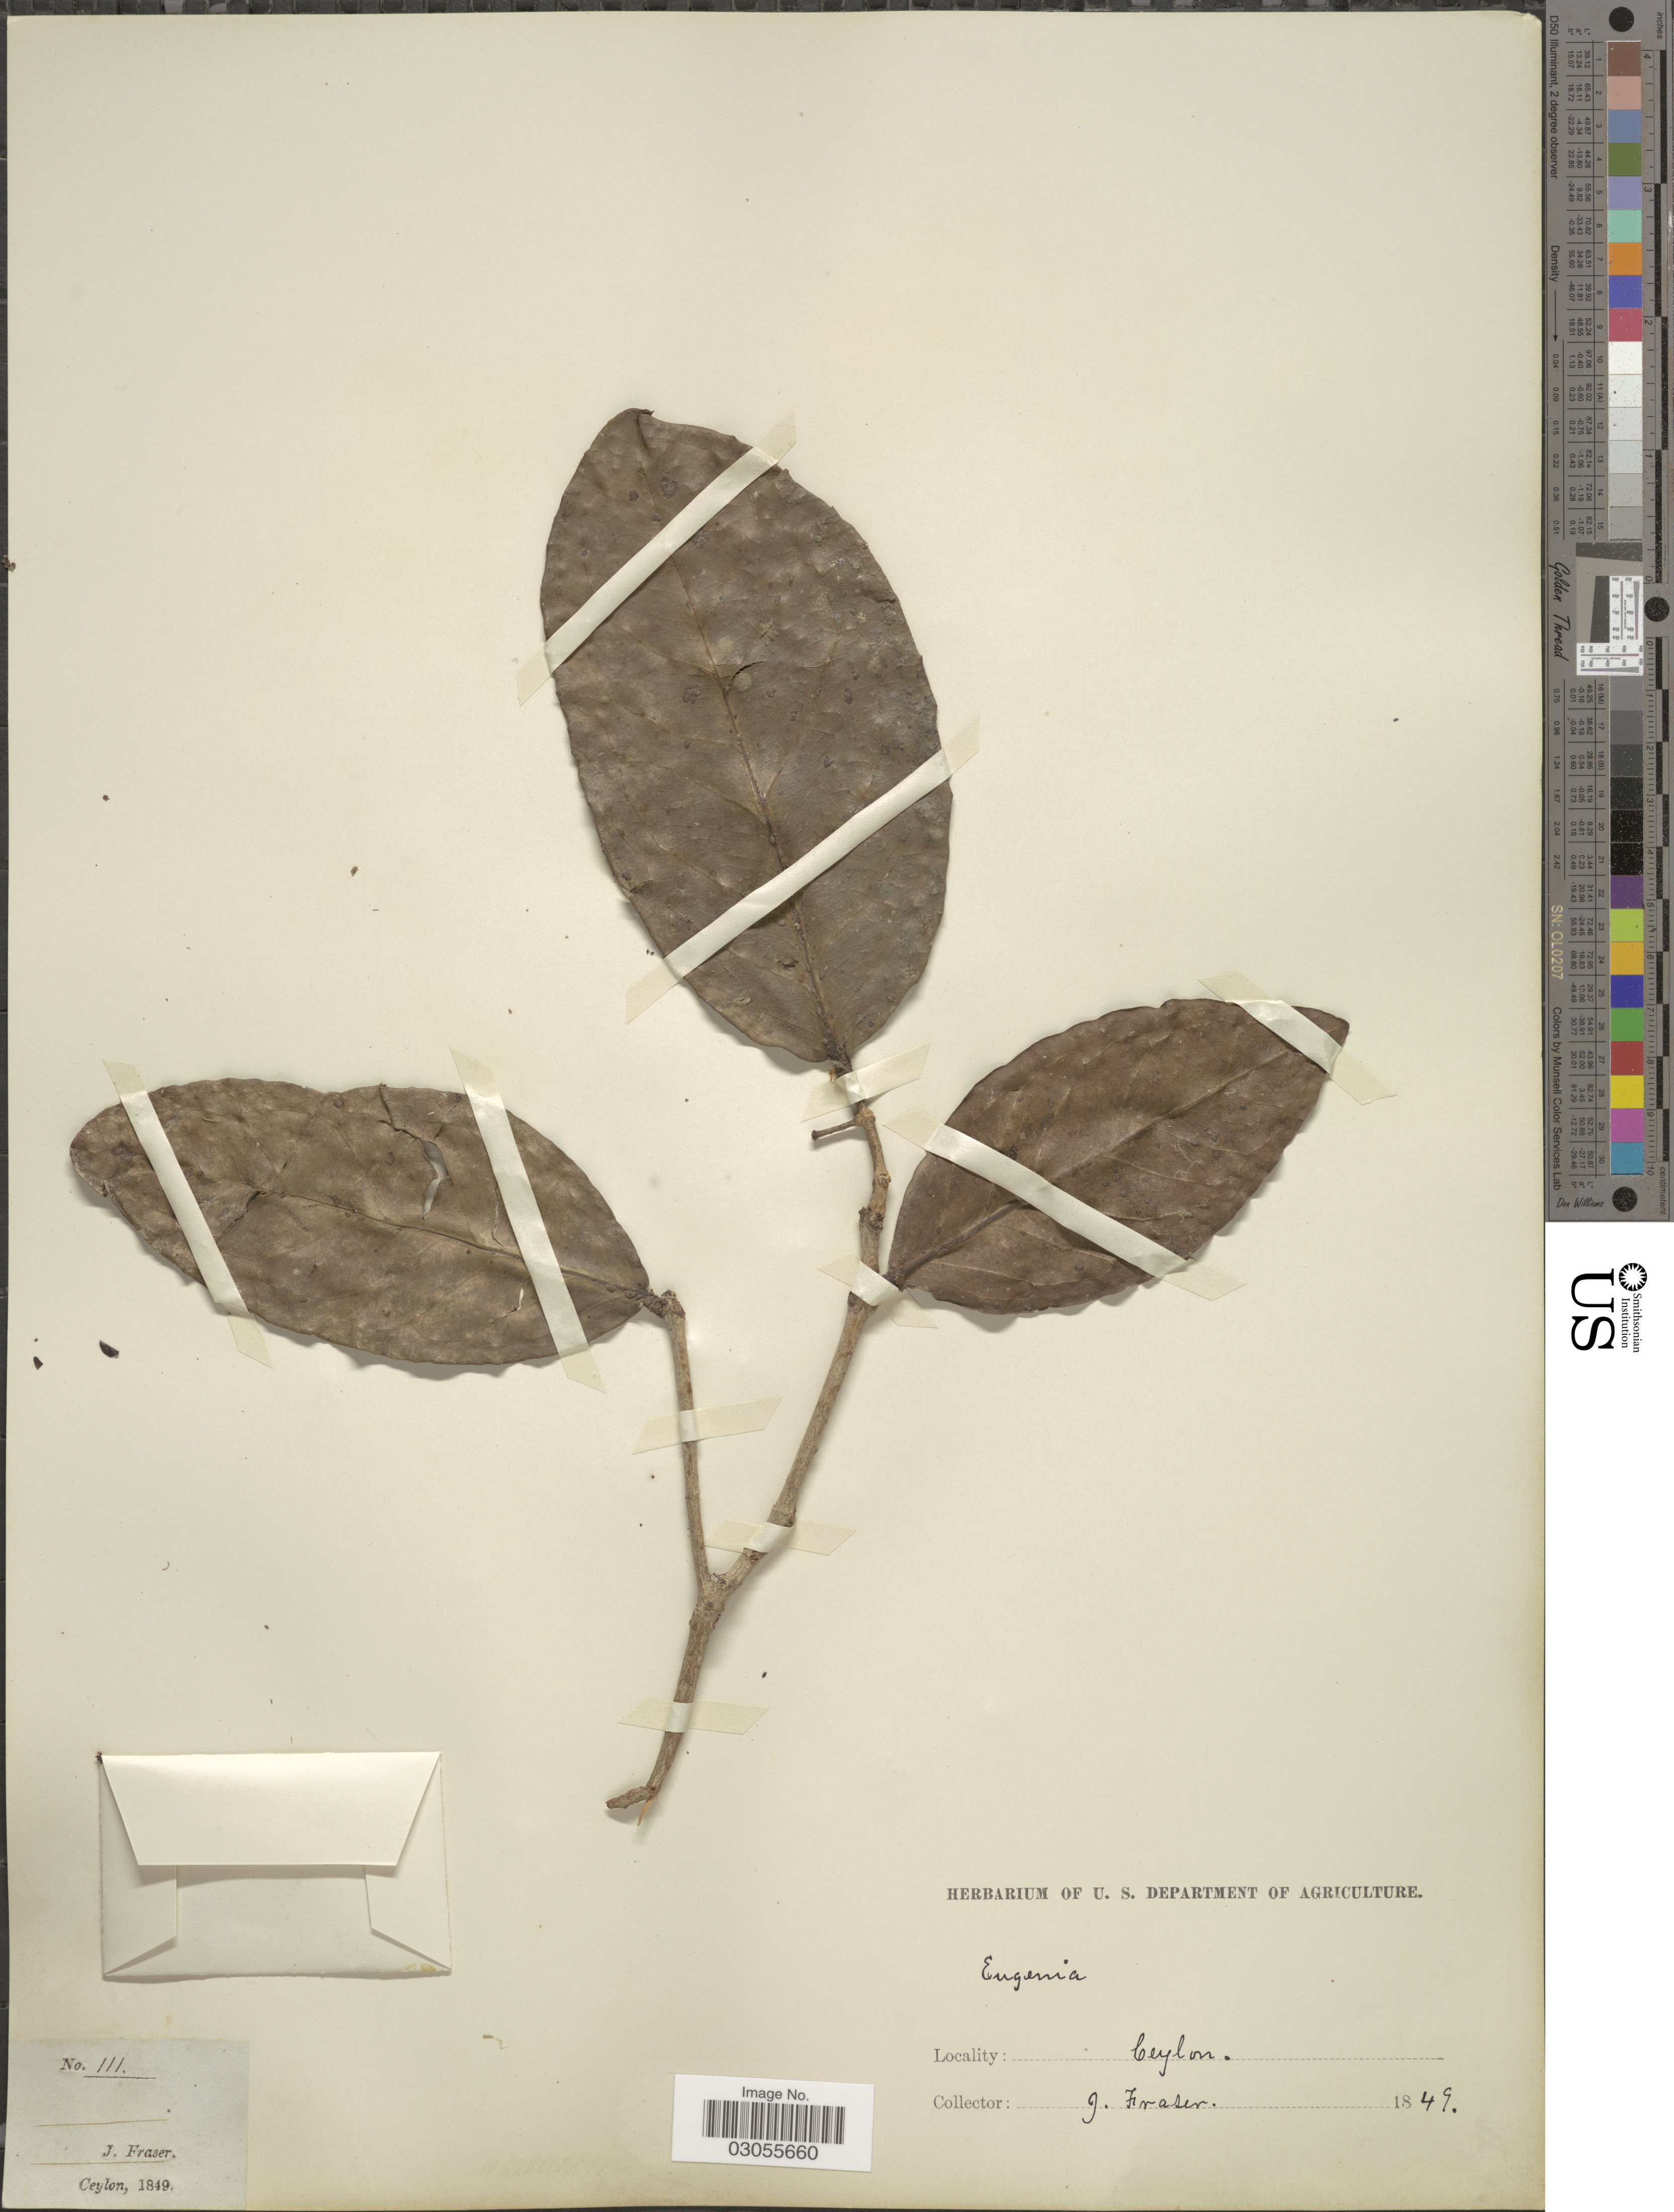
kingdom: Plantae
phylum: Tracheophyta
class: Magnoliopsida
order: Myrtales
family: Myrtaceae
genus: Eugenia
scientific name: Eugenia sp.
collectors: J. Fraser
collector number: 111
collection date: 1849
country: Sri Lanka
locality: Ceylon.